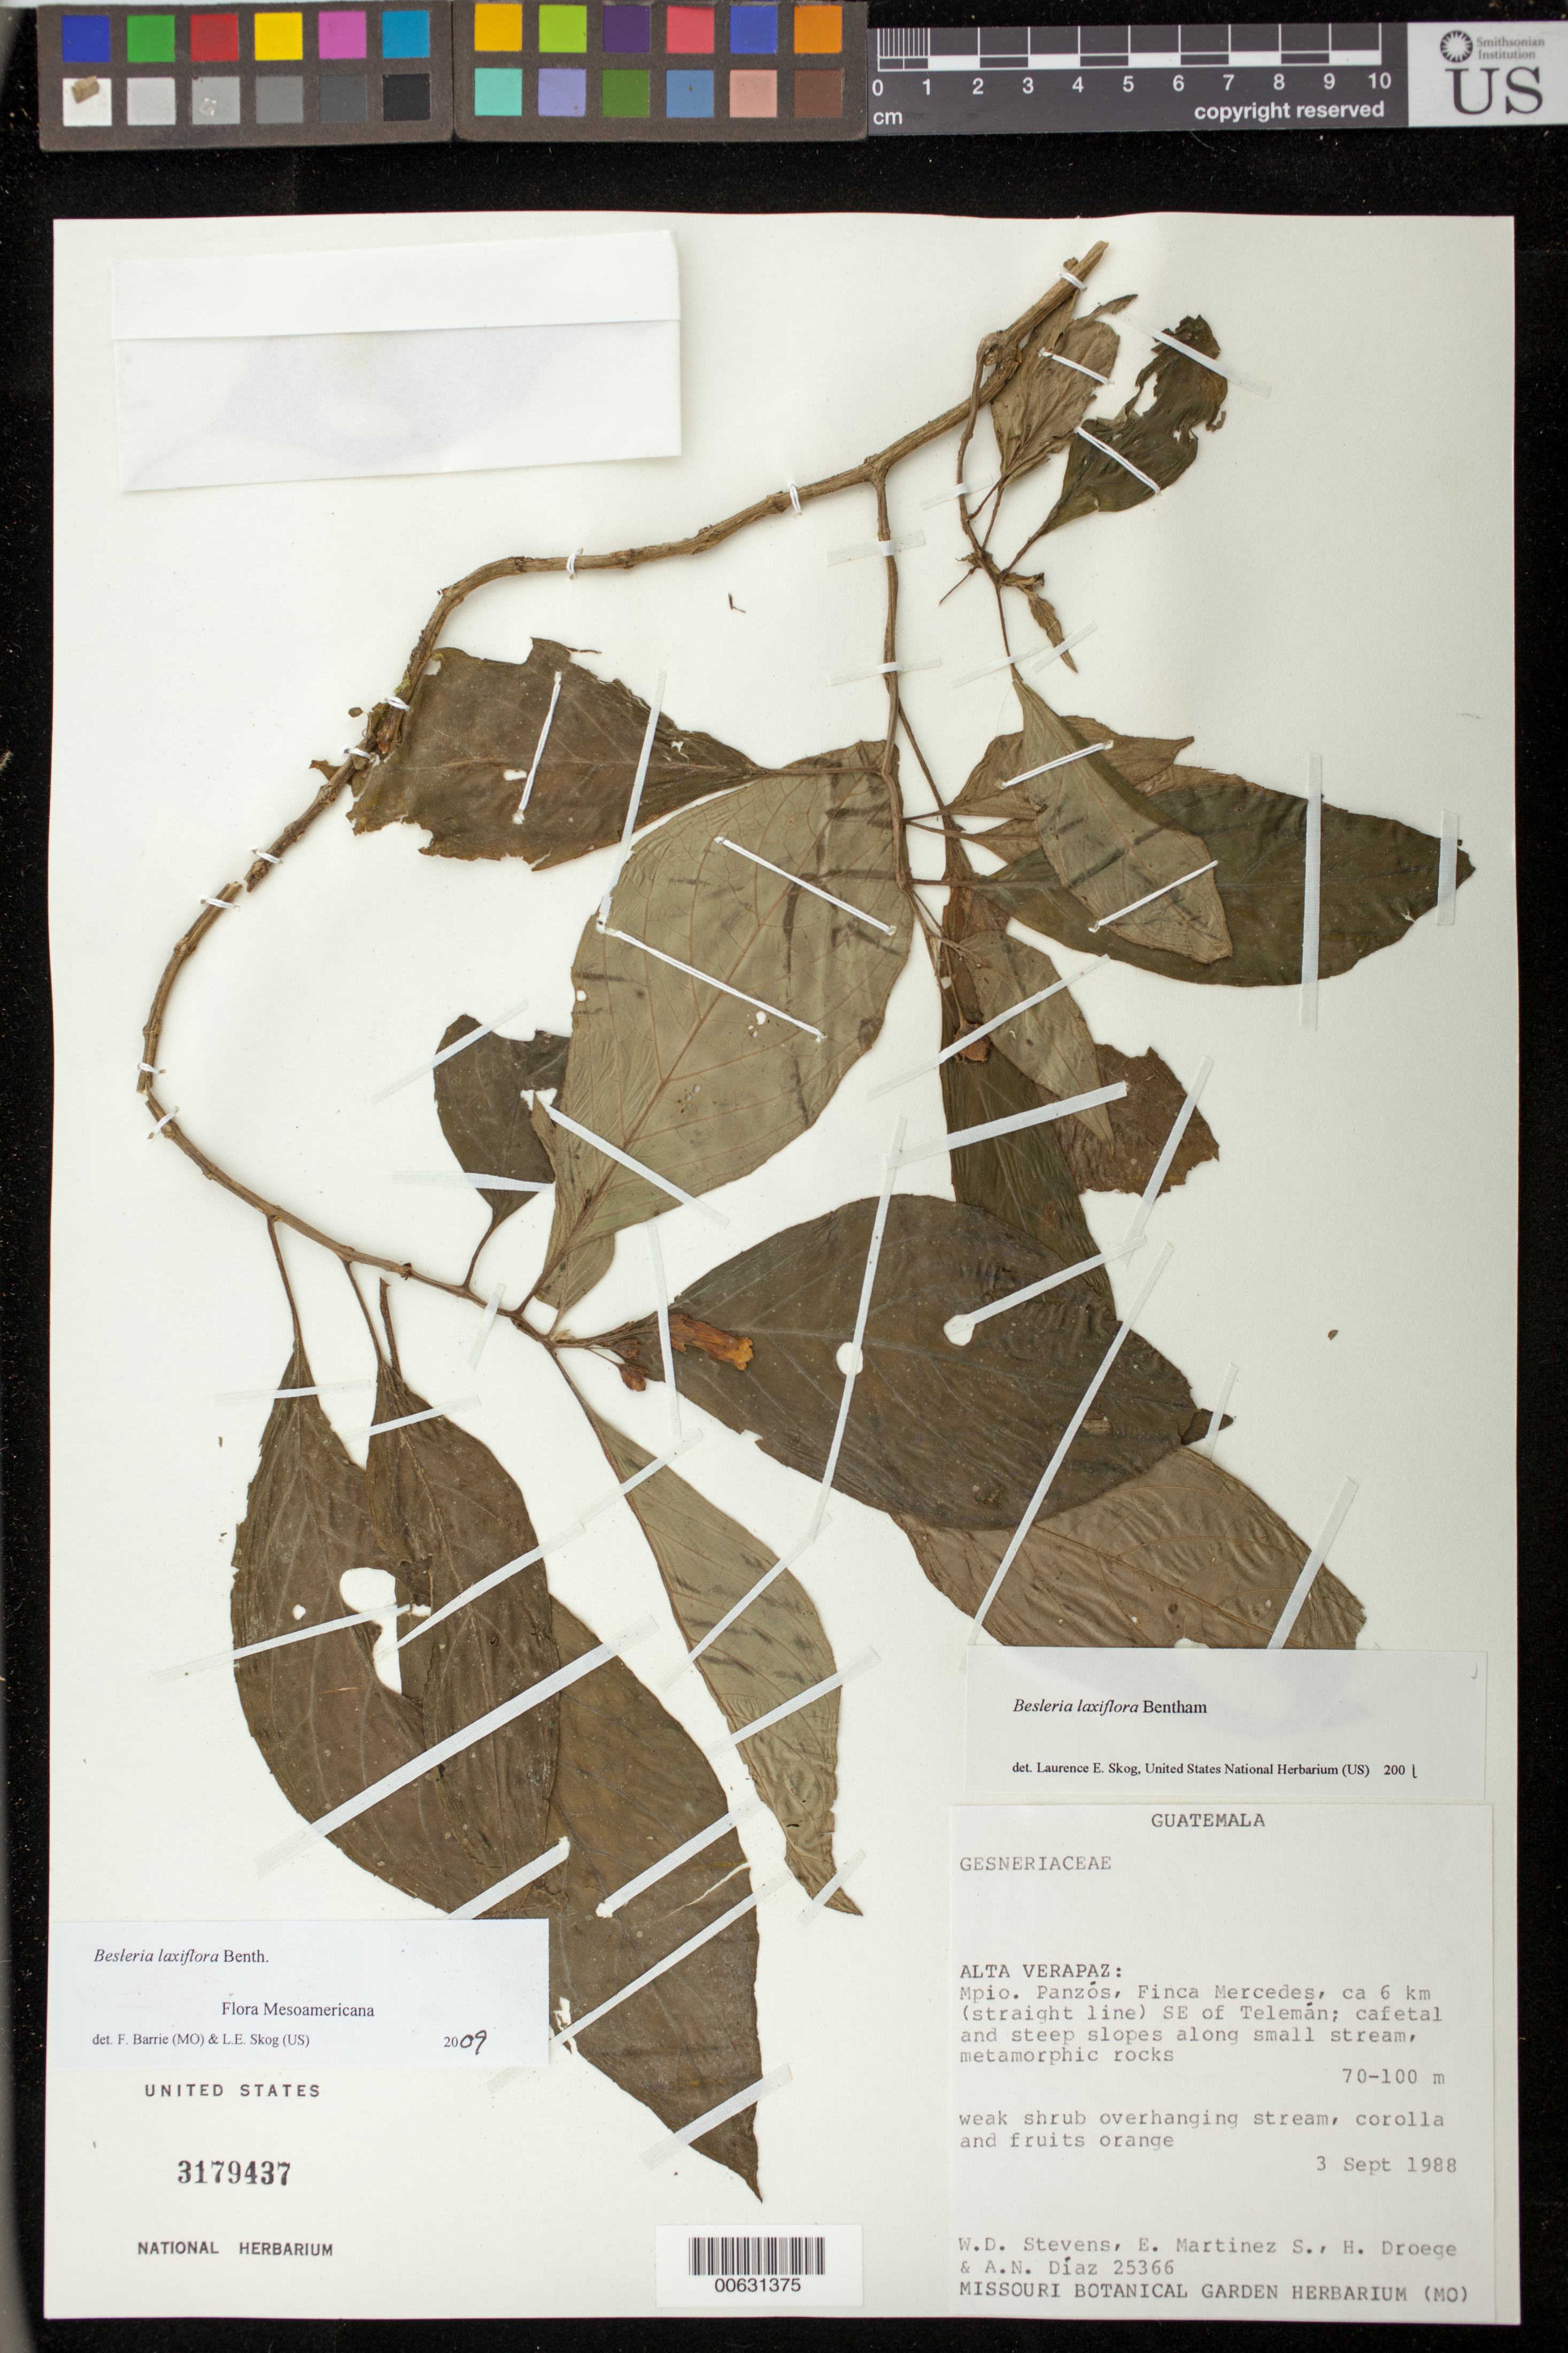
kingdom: Plantae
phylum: Tracheophyta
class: Magnoliopsida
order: Lamiales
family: Gesneriaceae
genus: Besleria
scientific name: Besleria laxiflora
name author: Benth.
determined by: Skog, Laurence E.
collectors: W. D. Stevens, E. M. Martínez S., H. Droege & A. Diaz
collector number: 25366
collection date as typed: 03 Sep 1988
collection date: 1988-09-03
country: Guatemala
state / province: Alta Verapaz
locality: Mpio. Panzós, Finca Mercedes, ca. 6 km (straight line) SE of Telemán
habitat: Cafetal and steep slopes along small stream, metamorphic rocks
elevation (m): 70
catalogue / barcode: US 3179437